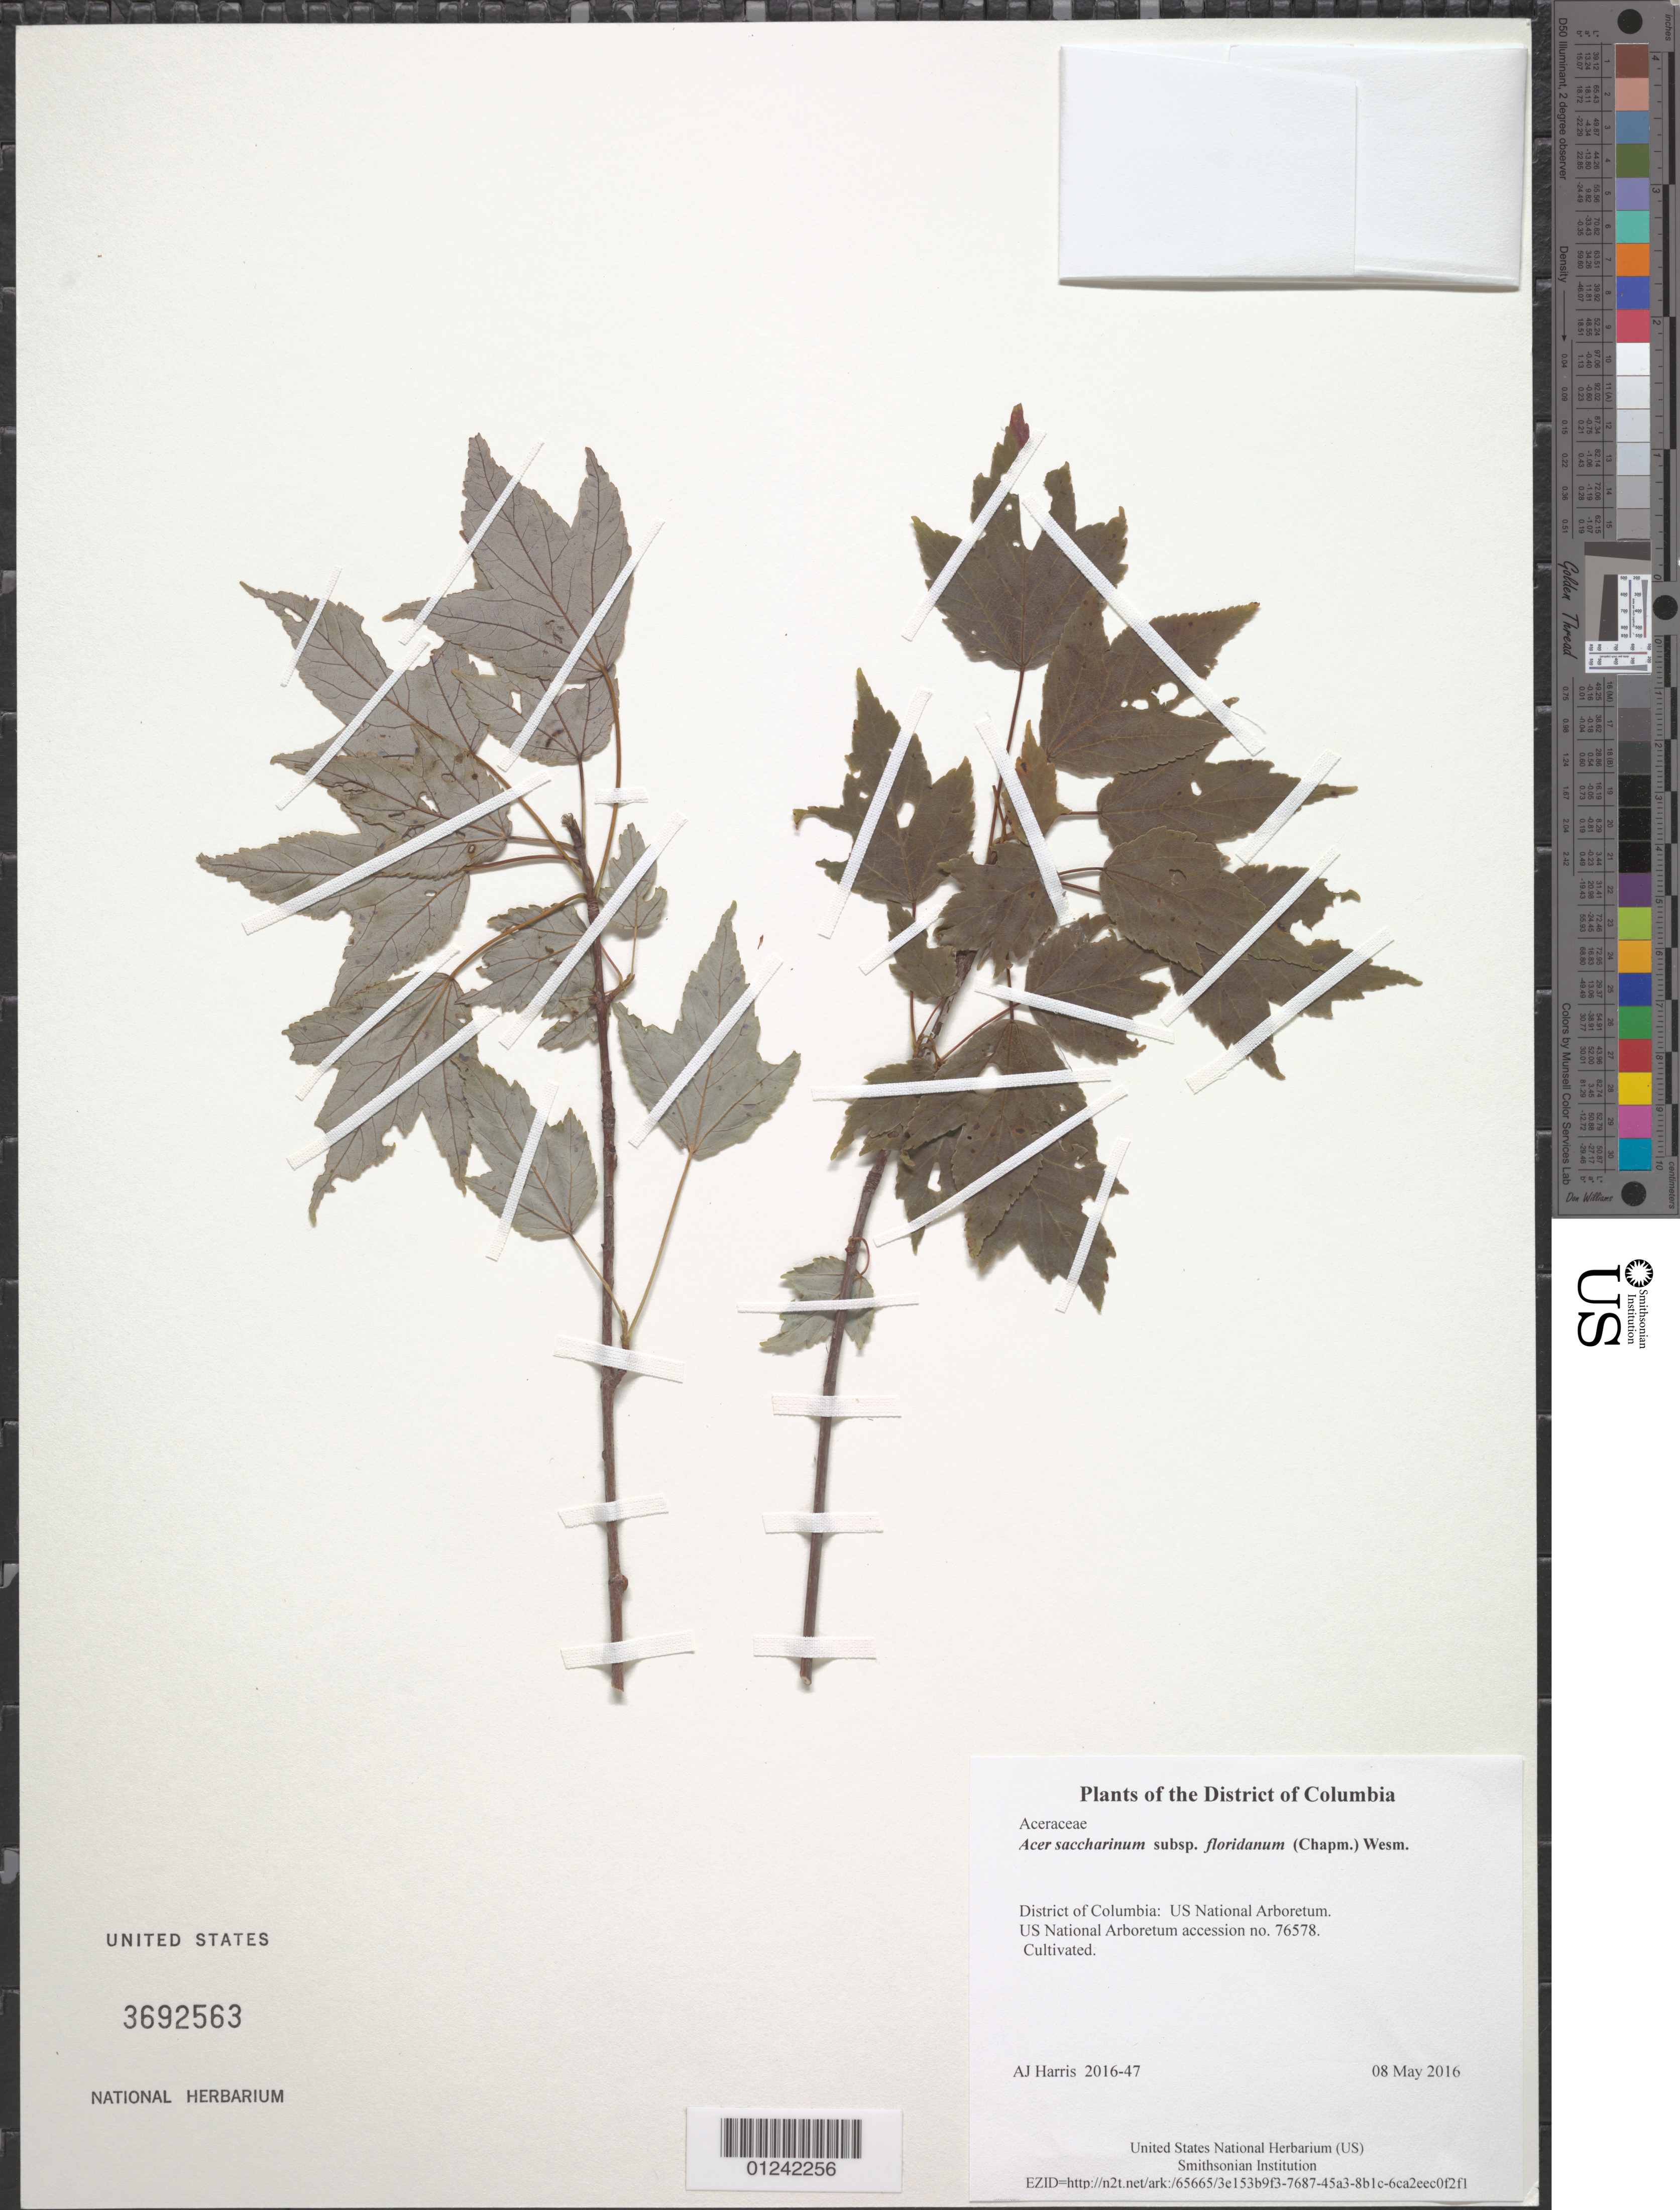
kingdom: Plantae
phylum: Tracheophyta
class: Magnoliopsida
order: Sapindales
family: Sapindaceae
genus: Acer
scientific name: Acer saccharinum subsp. floridanum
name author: (Chapm.) Wesm.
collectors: A. J. Harris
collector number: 2016-47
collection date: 2016-05-08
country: United States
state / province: District of Columbia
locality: US National Arboretum.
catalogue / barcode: US 3692563